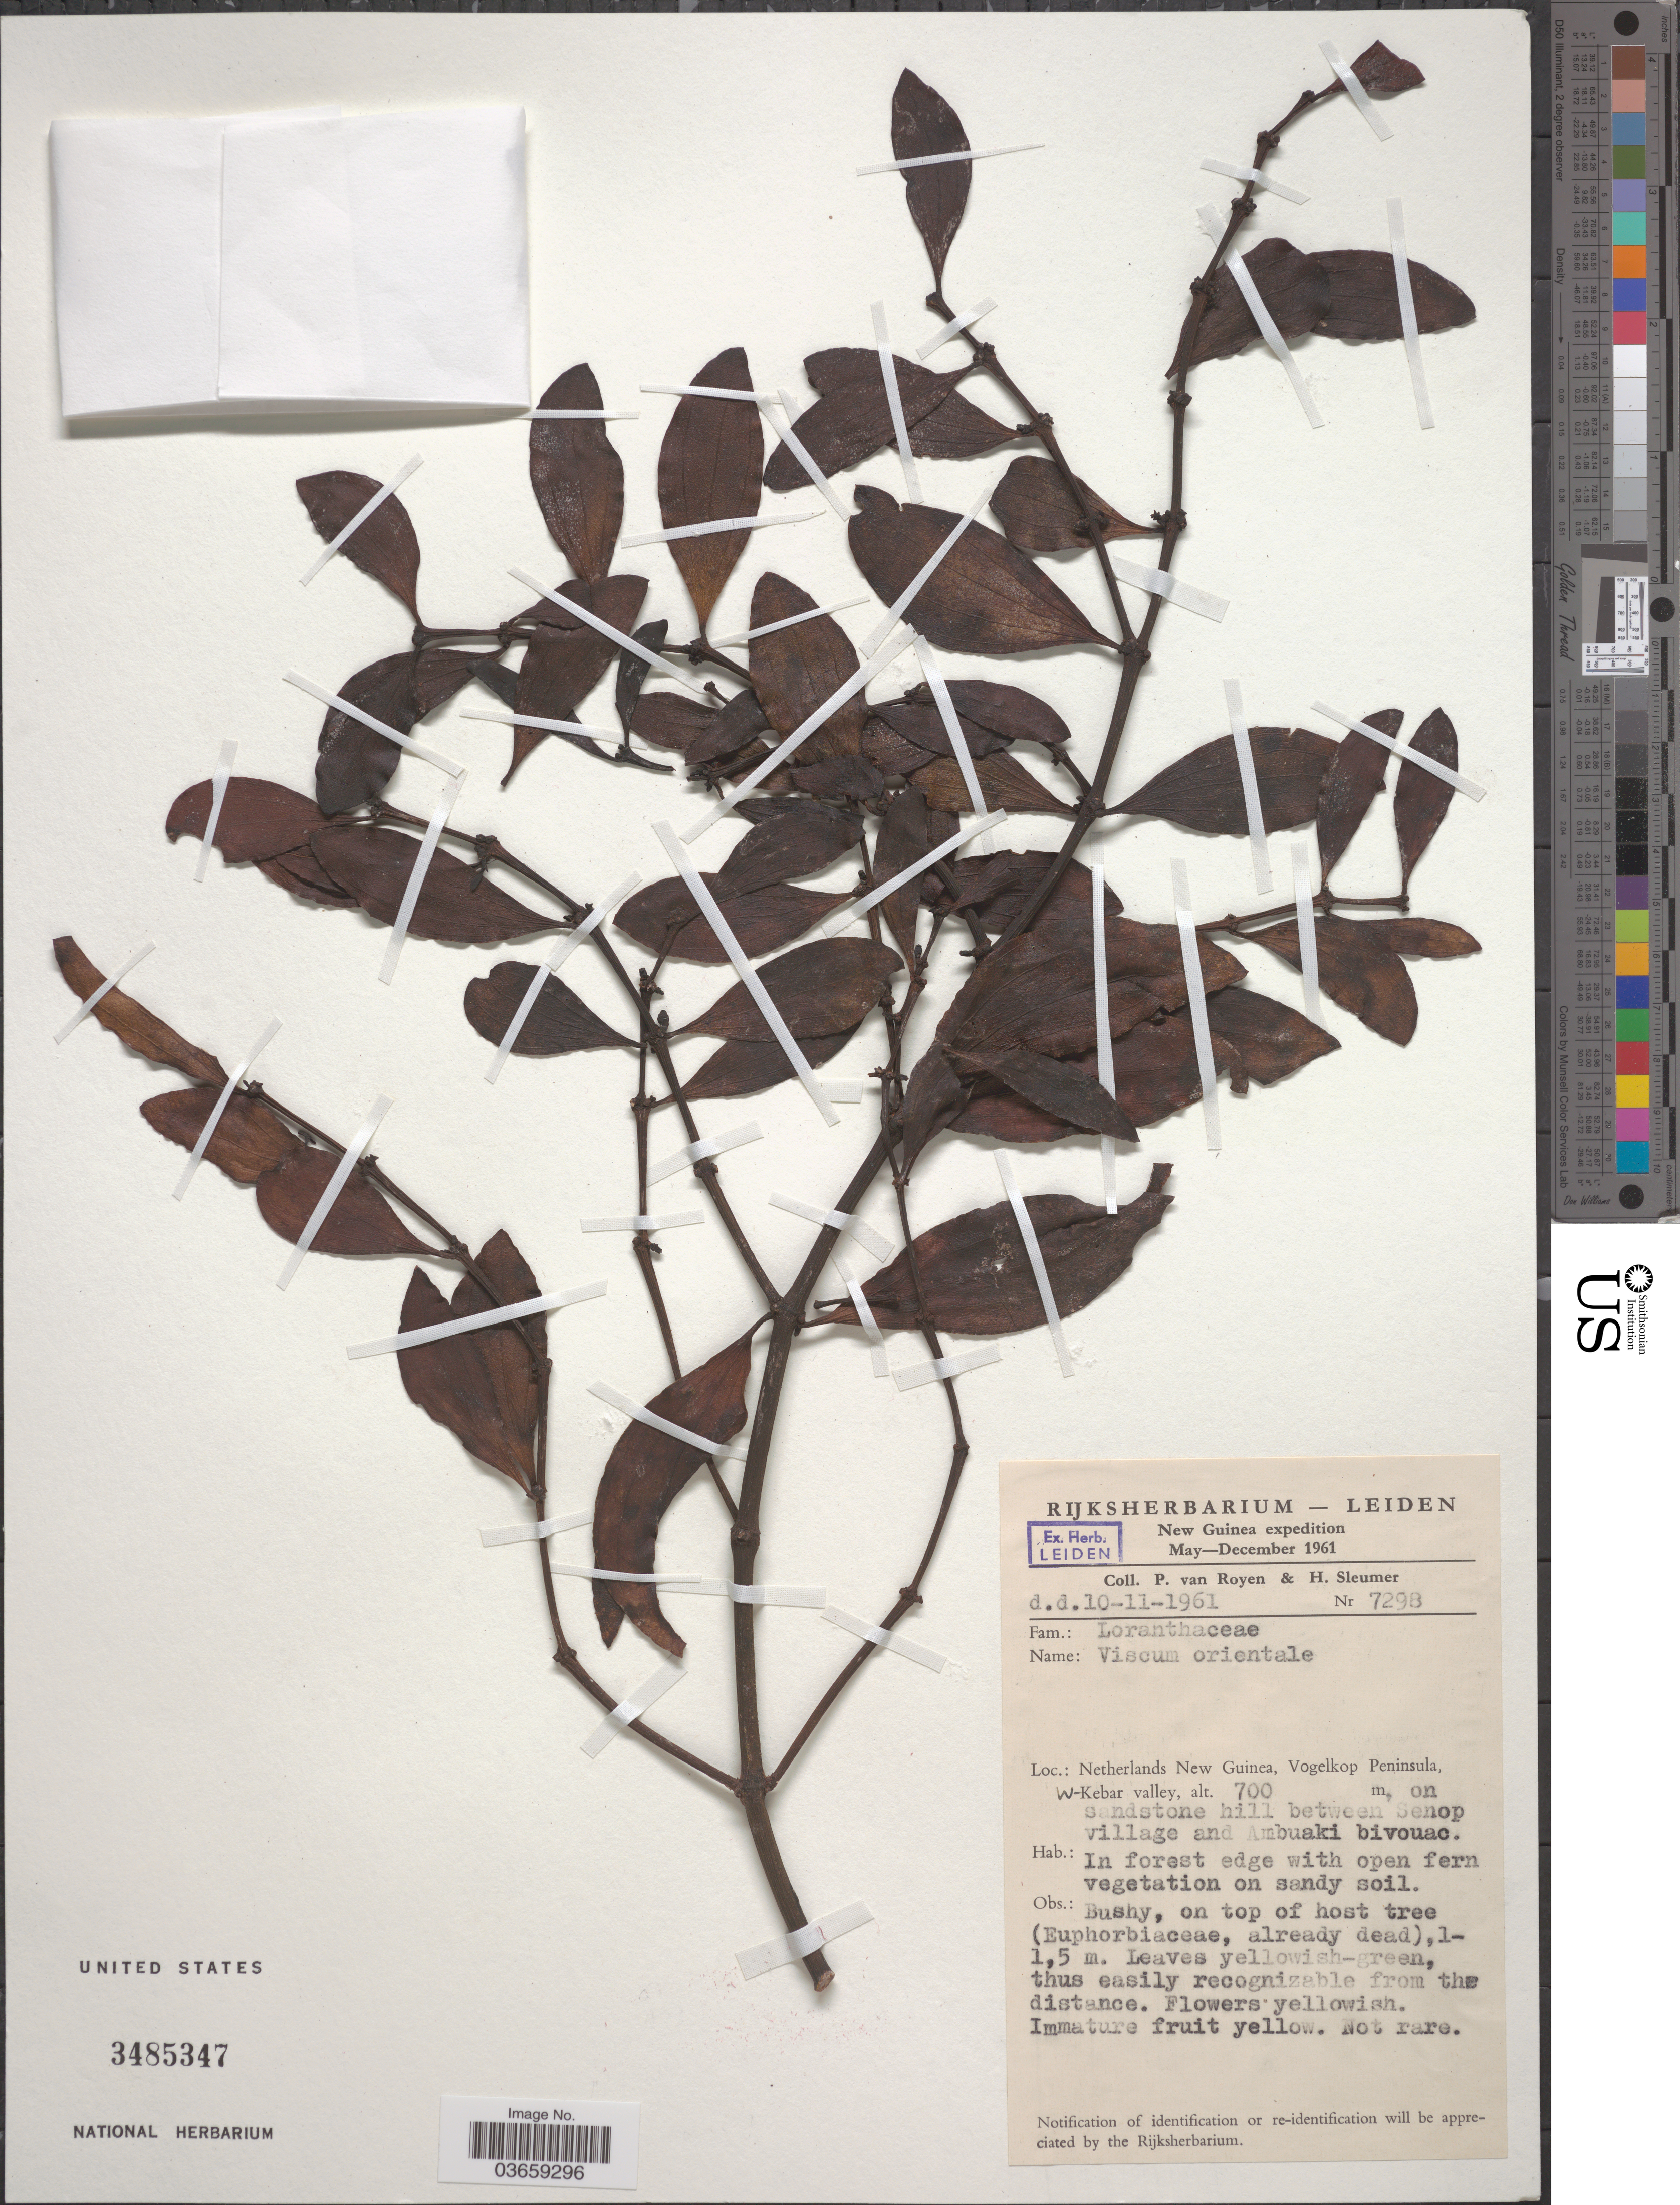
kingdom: Plantae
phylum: Tracheophyta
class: Magnoliopsida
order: Santalales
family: Viscaceae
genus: Viscum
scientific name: Viscum orientale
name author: DC.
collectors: P. van Royen & H. O. Sleumer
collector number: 7298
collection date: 1961-11-10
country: Indonesia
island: New Guinea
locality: New Guinea. Netherlands New Guinea, Vogelkap Peninsula, W-Kebar valley, on sandstone hill between Senop village and Ambuaki bivouac.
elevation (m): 700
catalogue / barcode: US 3485347